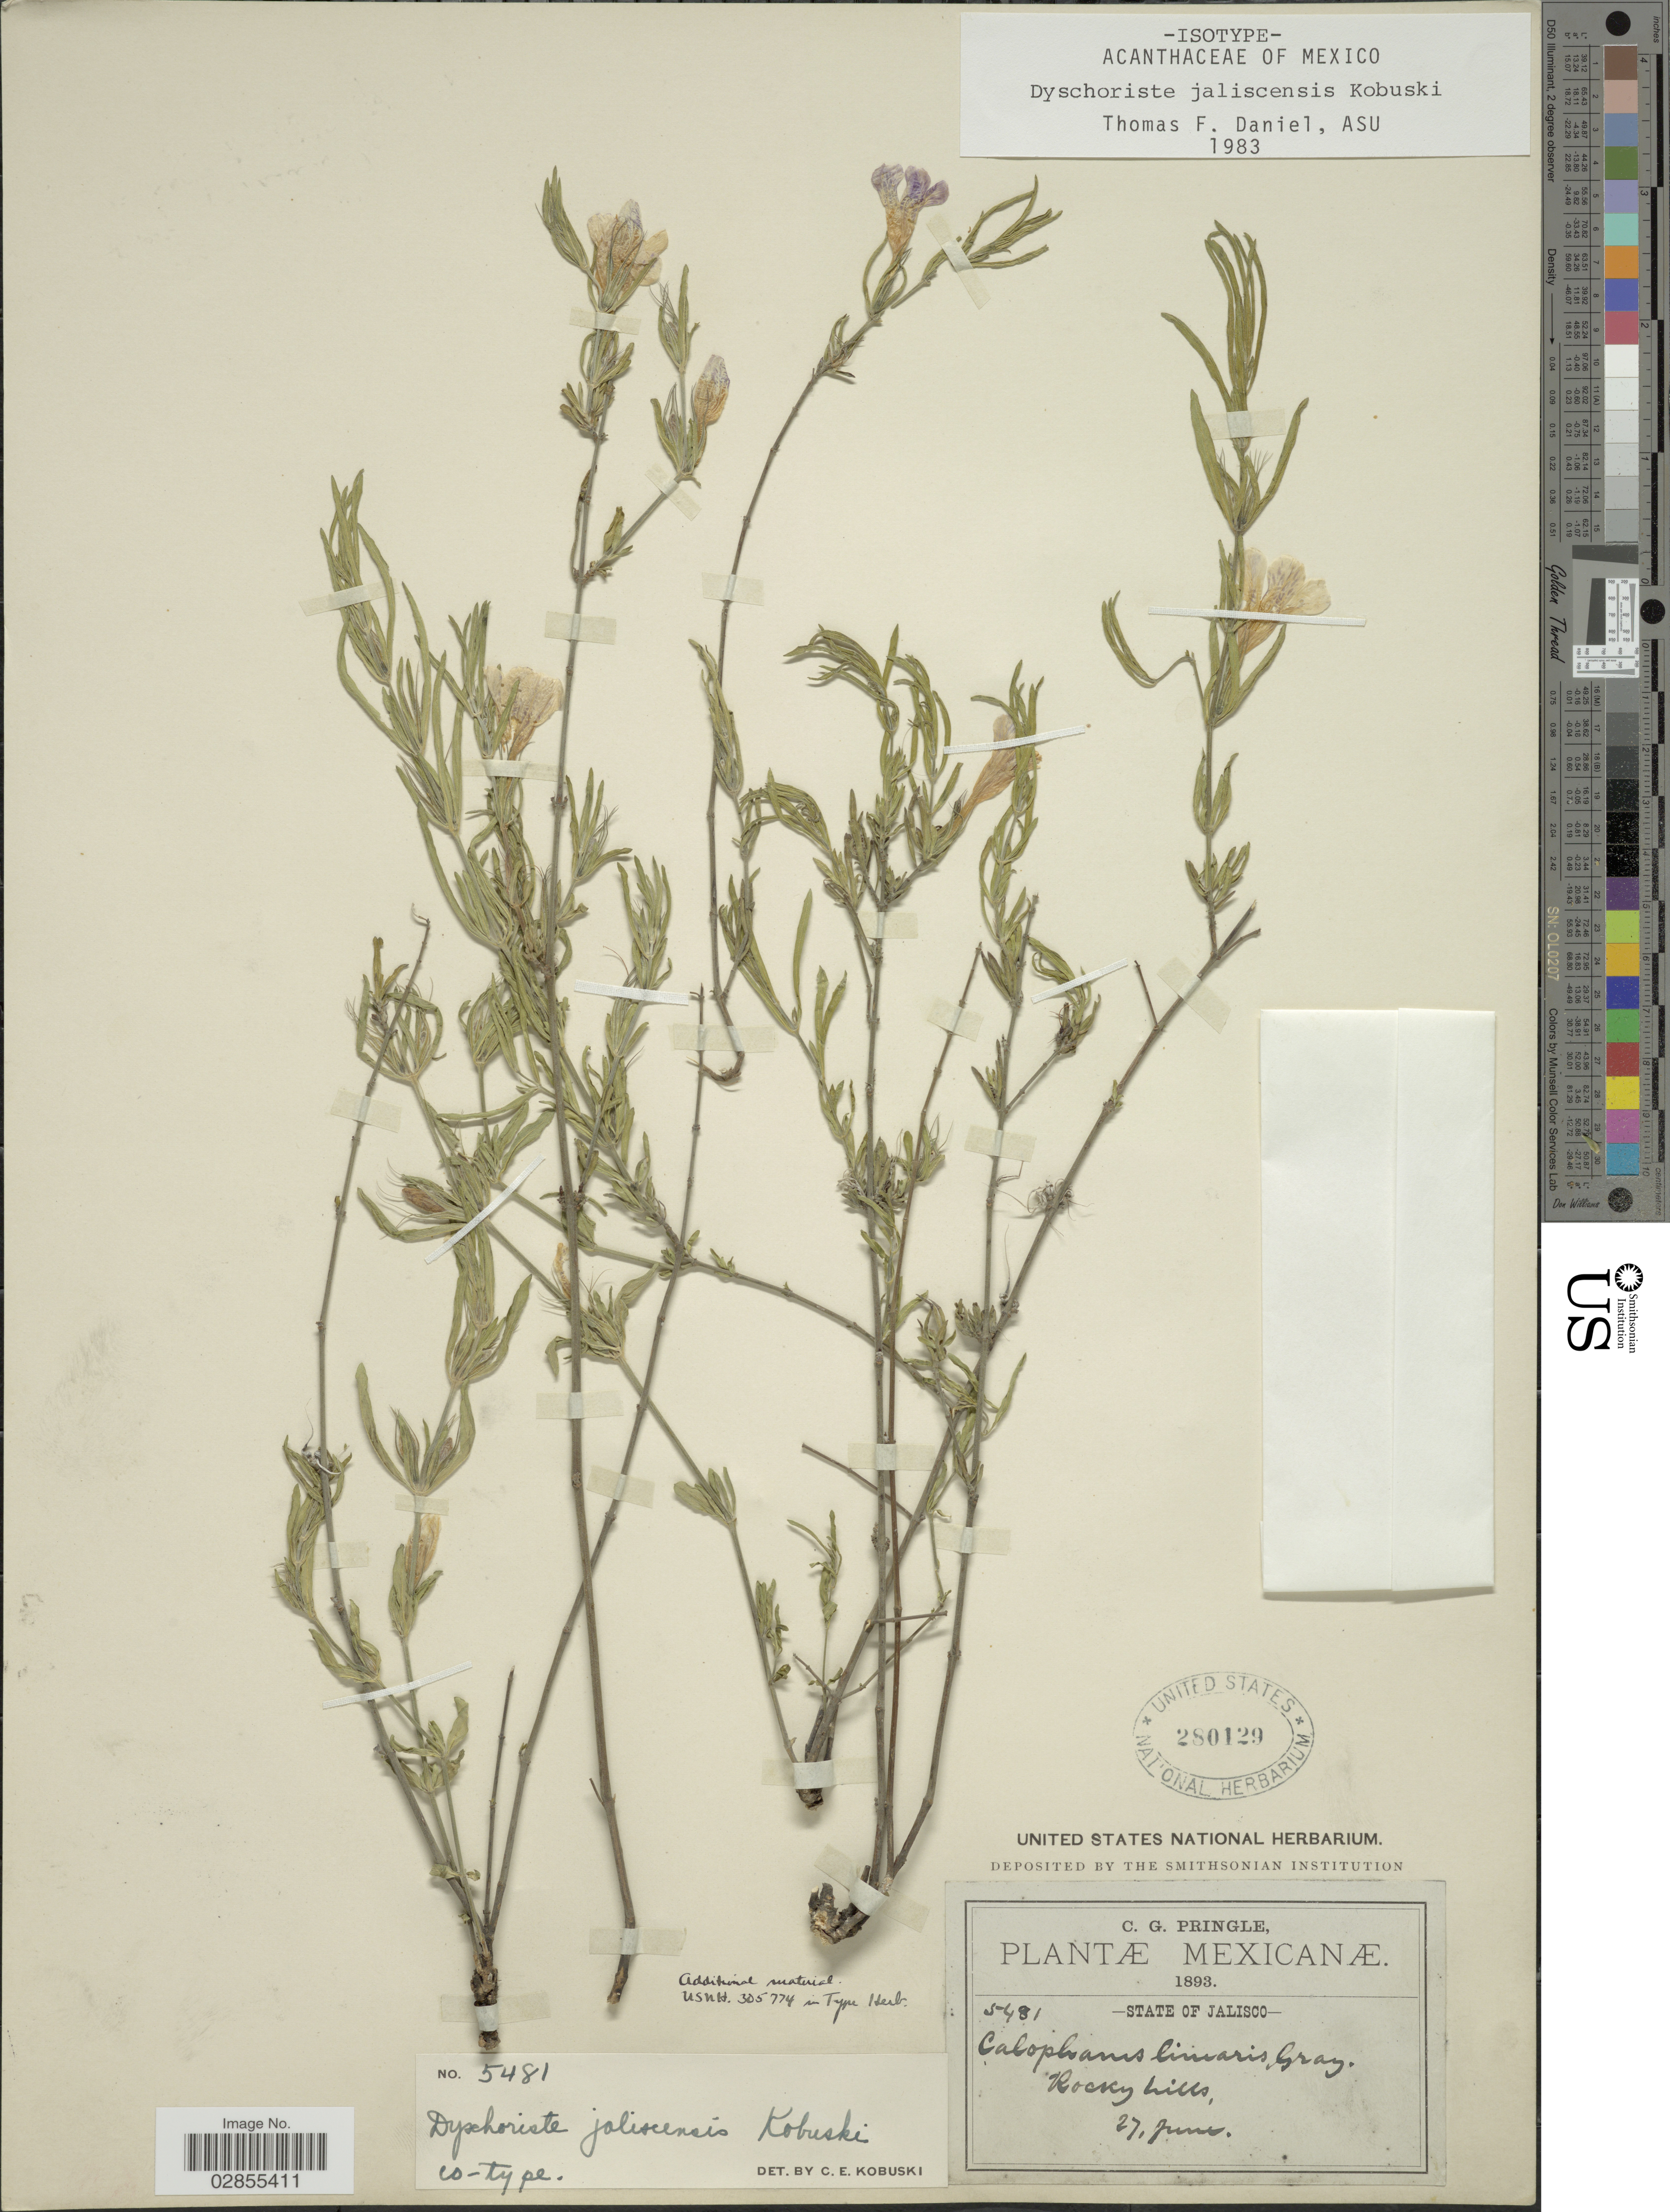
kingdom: Plantae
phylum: Tracheophyta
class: Magnoliopsida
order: Lamiales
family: Acanthaceae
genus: Dyschoriste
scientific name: Dyschoriste jaliscensis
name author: Kobuski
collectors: C. G. Pringle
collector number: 5481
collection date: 1893-06-27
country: Mexico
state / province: Jalisco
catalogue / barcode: US 280129